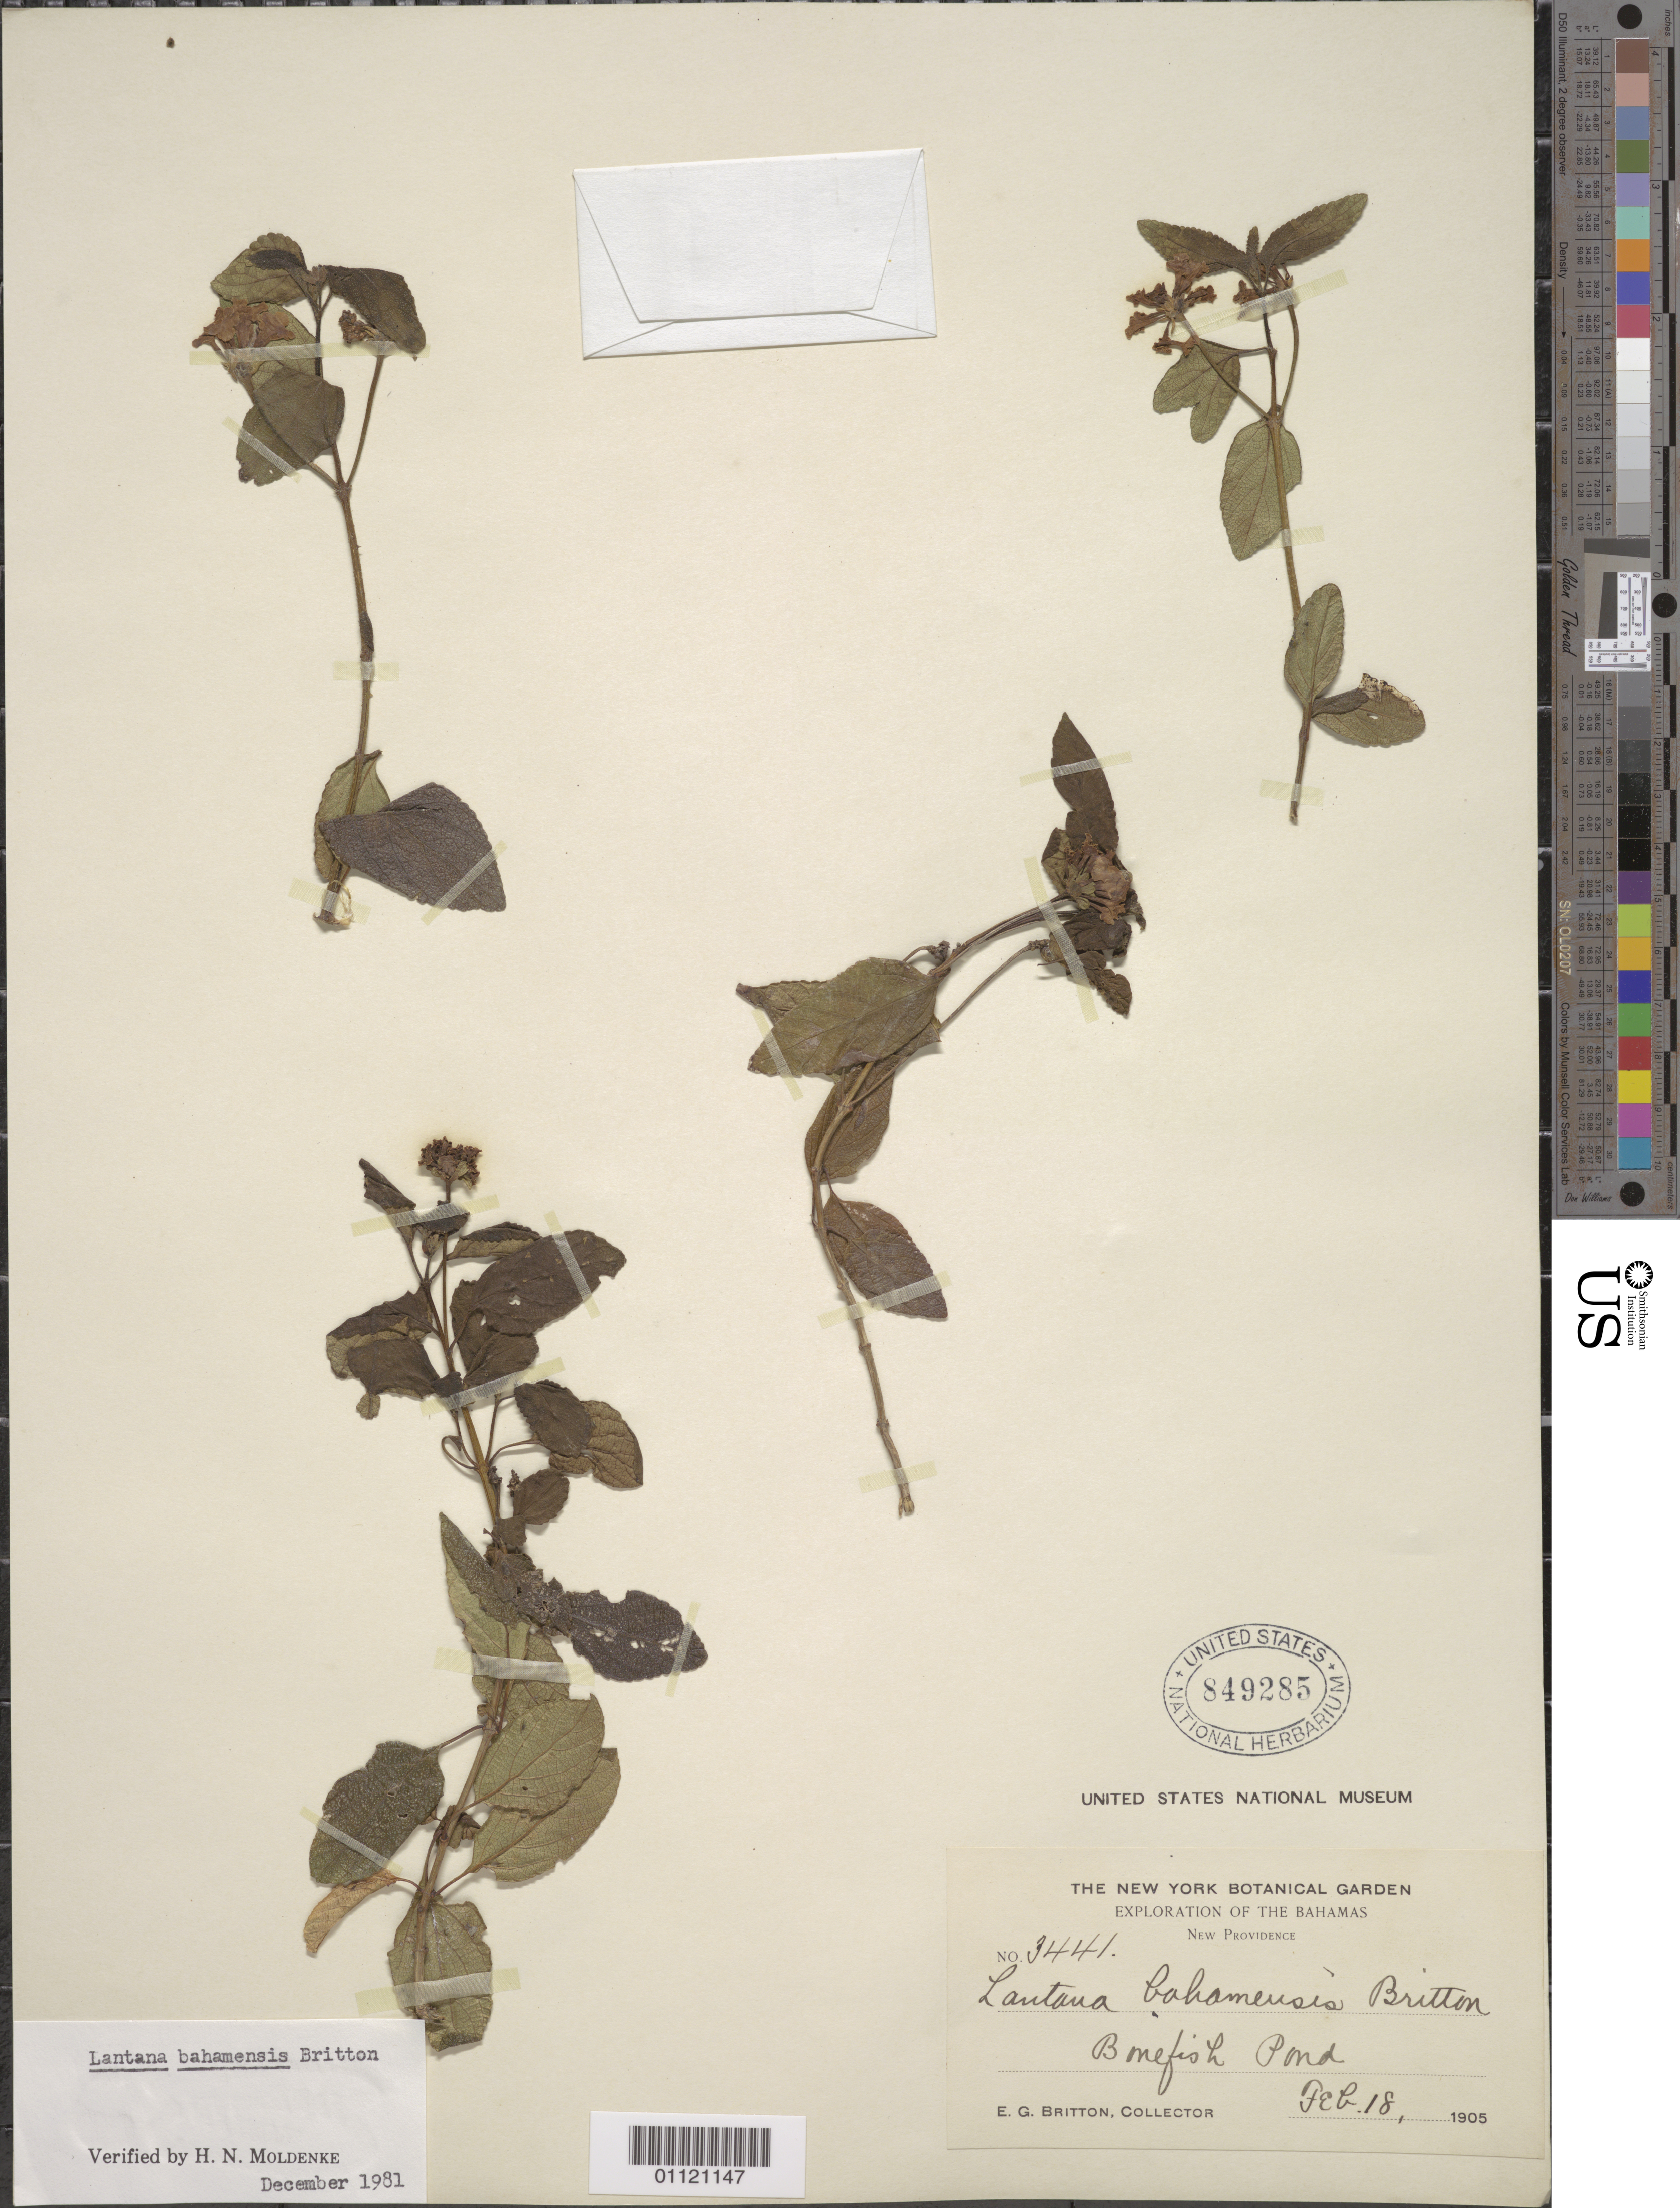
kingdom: Plantae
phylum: Tracheophyta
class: Magnoliopsida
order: Lamiales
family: Verbenaceae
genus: Lantana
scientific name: Lantana bahamensis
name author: Britton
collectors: E. G. Britton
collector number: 3441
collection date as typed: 18 Feb 1905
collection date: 1905-02-18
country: Bahamas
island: New Providence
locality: Bonefish Pond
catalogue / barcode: US 849285